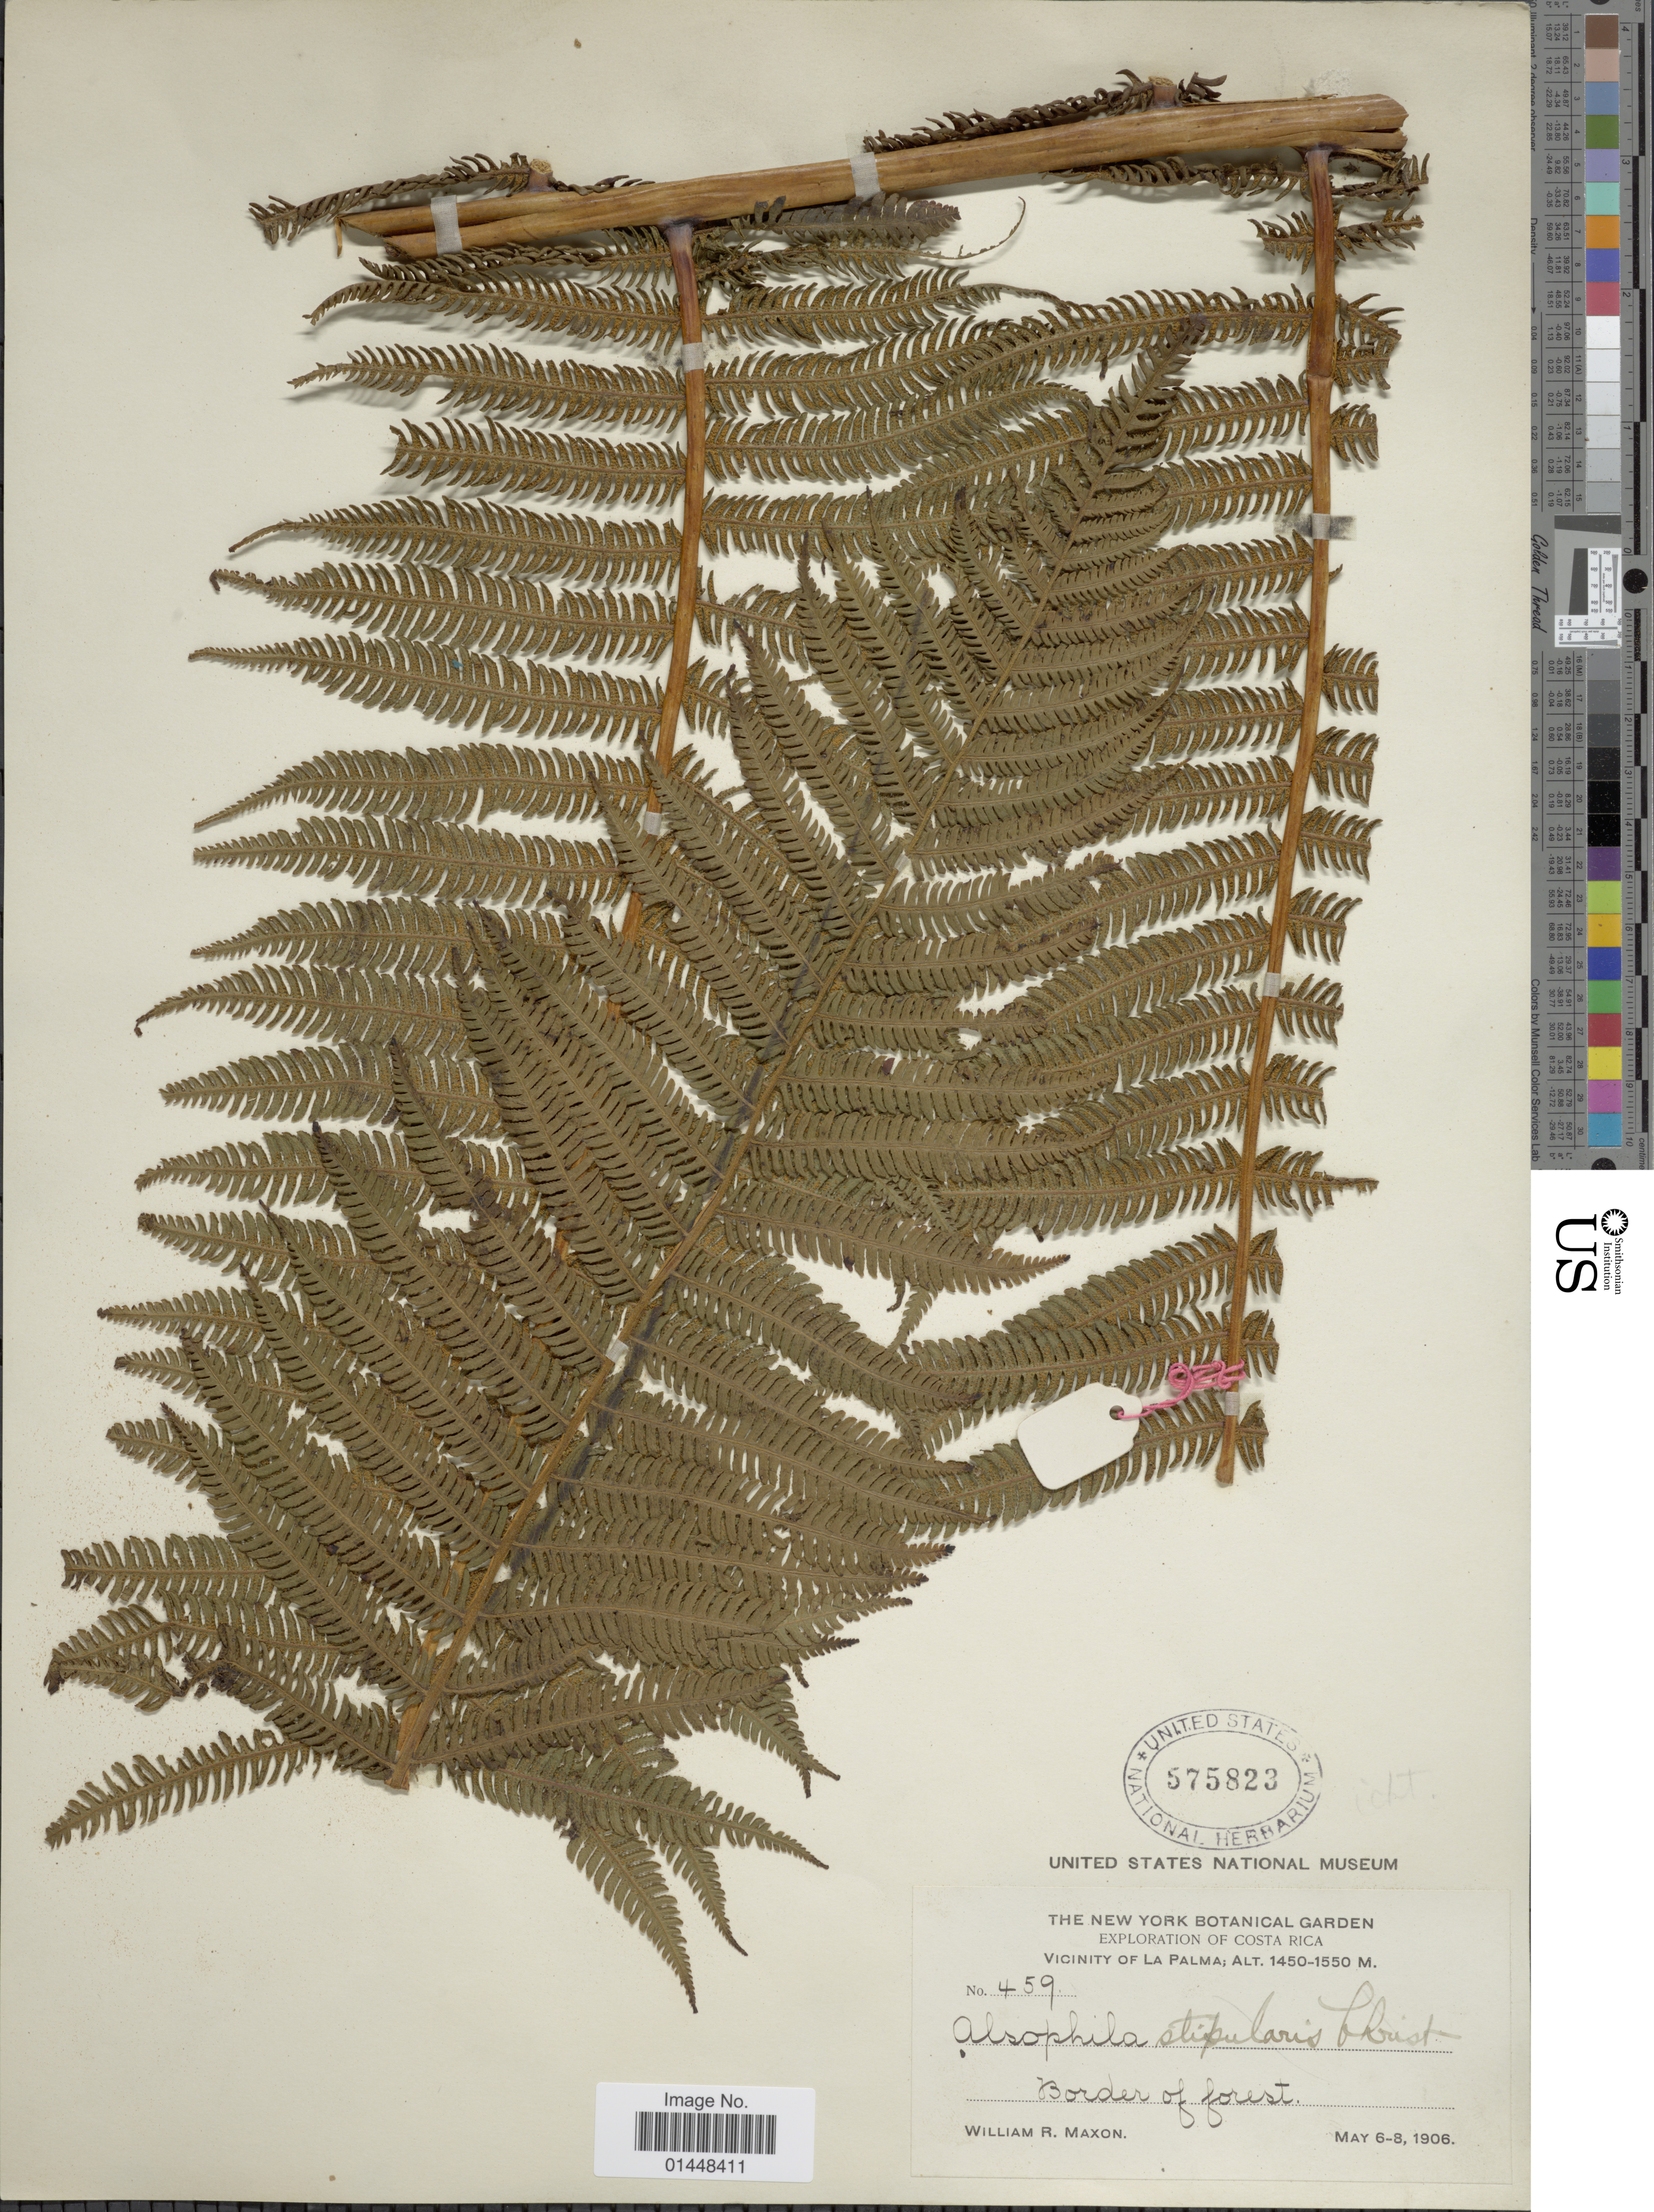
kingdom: Plantae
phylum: Tracheophyta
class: Polypodiopsida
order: Cyatheales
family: Cyatheaceae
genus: Cyathea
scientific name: Cyathea bicrenata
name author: Liebm.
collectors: W. R. Maxon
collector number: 459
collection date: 1906-05-06/1906-05-08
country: Costa Rica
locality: Costa Rica, Vicinity of La Palma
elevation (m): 1450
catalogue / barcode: US 575823